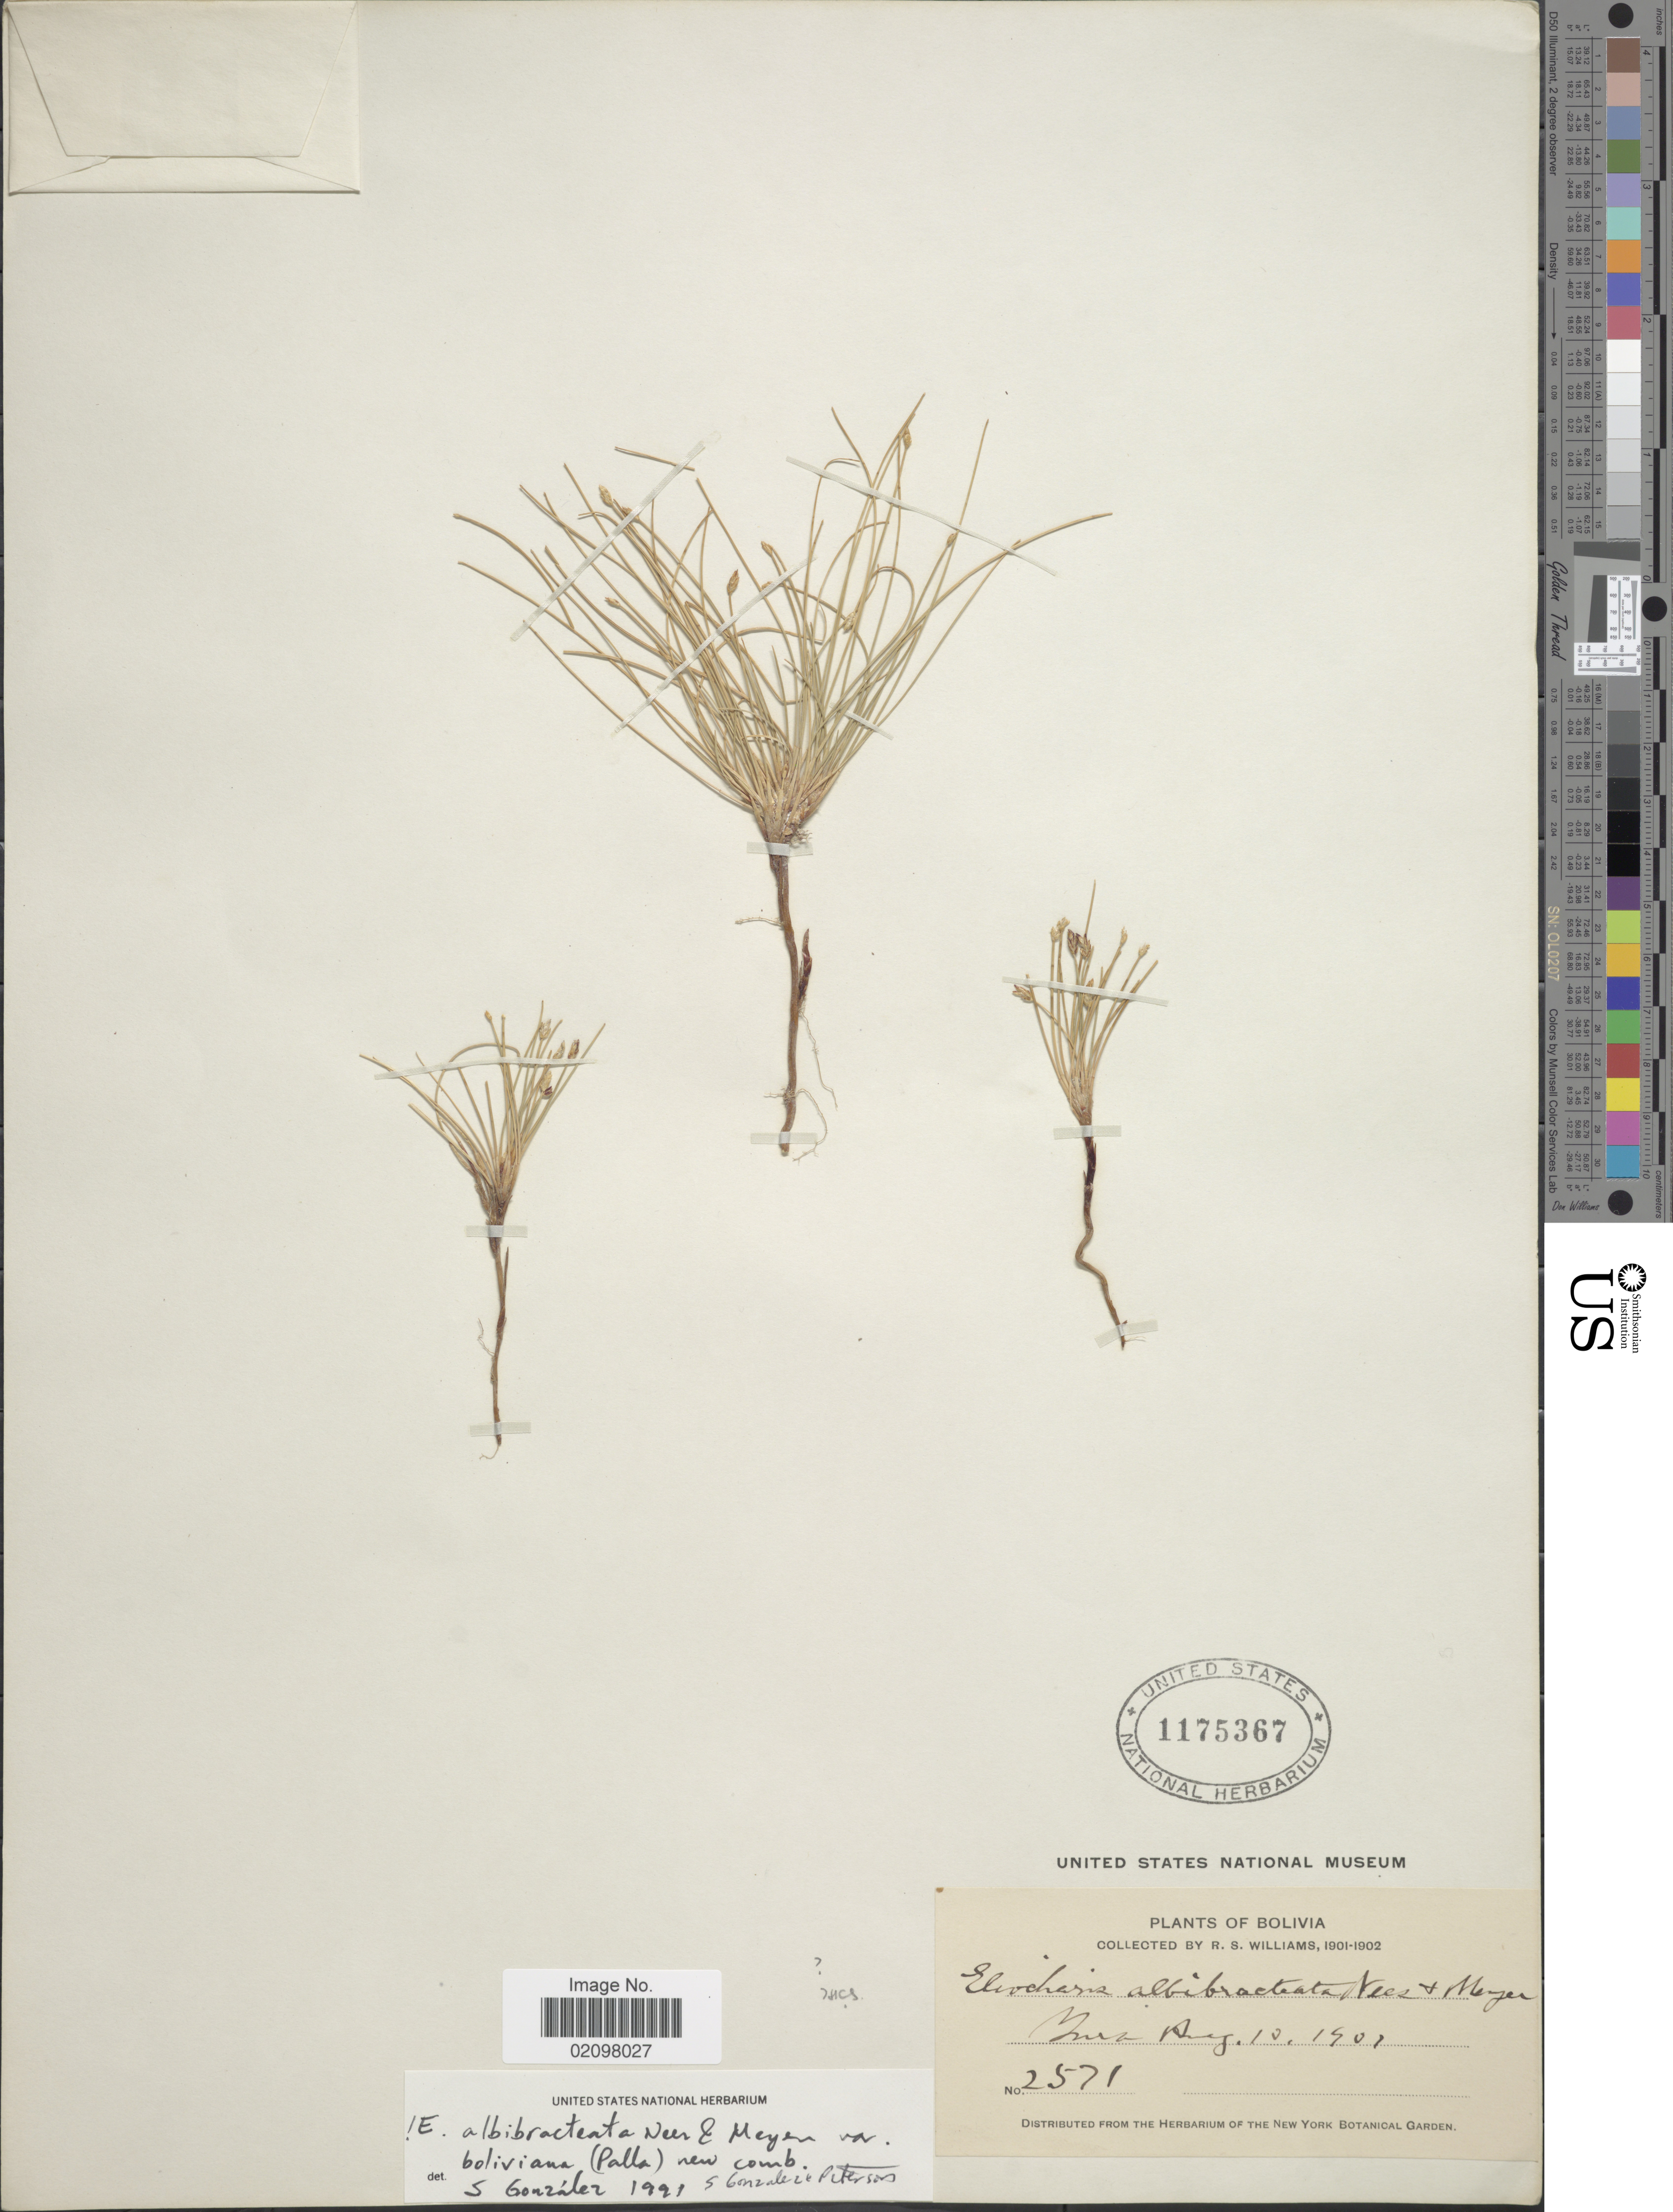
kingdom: Plantae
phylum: Tracheophyta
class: Liliopsida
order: Poales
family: Cyperaceae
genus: Eleocharis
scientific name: Eleocharis albibracteata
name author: Nees & Meyen ex Kunth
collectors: R. S. Williams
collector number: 2571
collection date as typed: Aug. 10, 1901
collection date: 1901-08-10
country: Peru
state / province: Arequipa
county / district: Arequipa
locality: Yura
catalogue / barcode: US 1175367